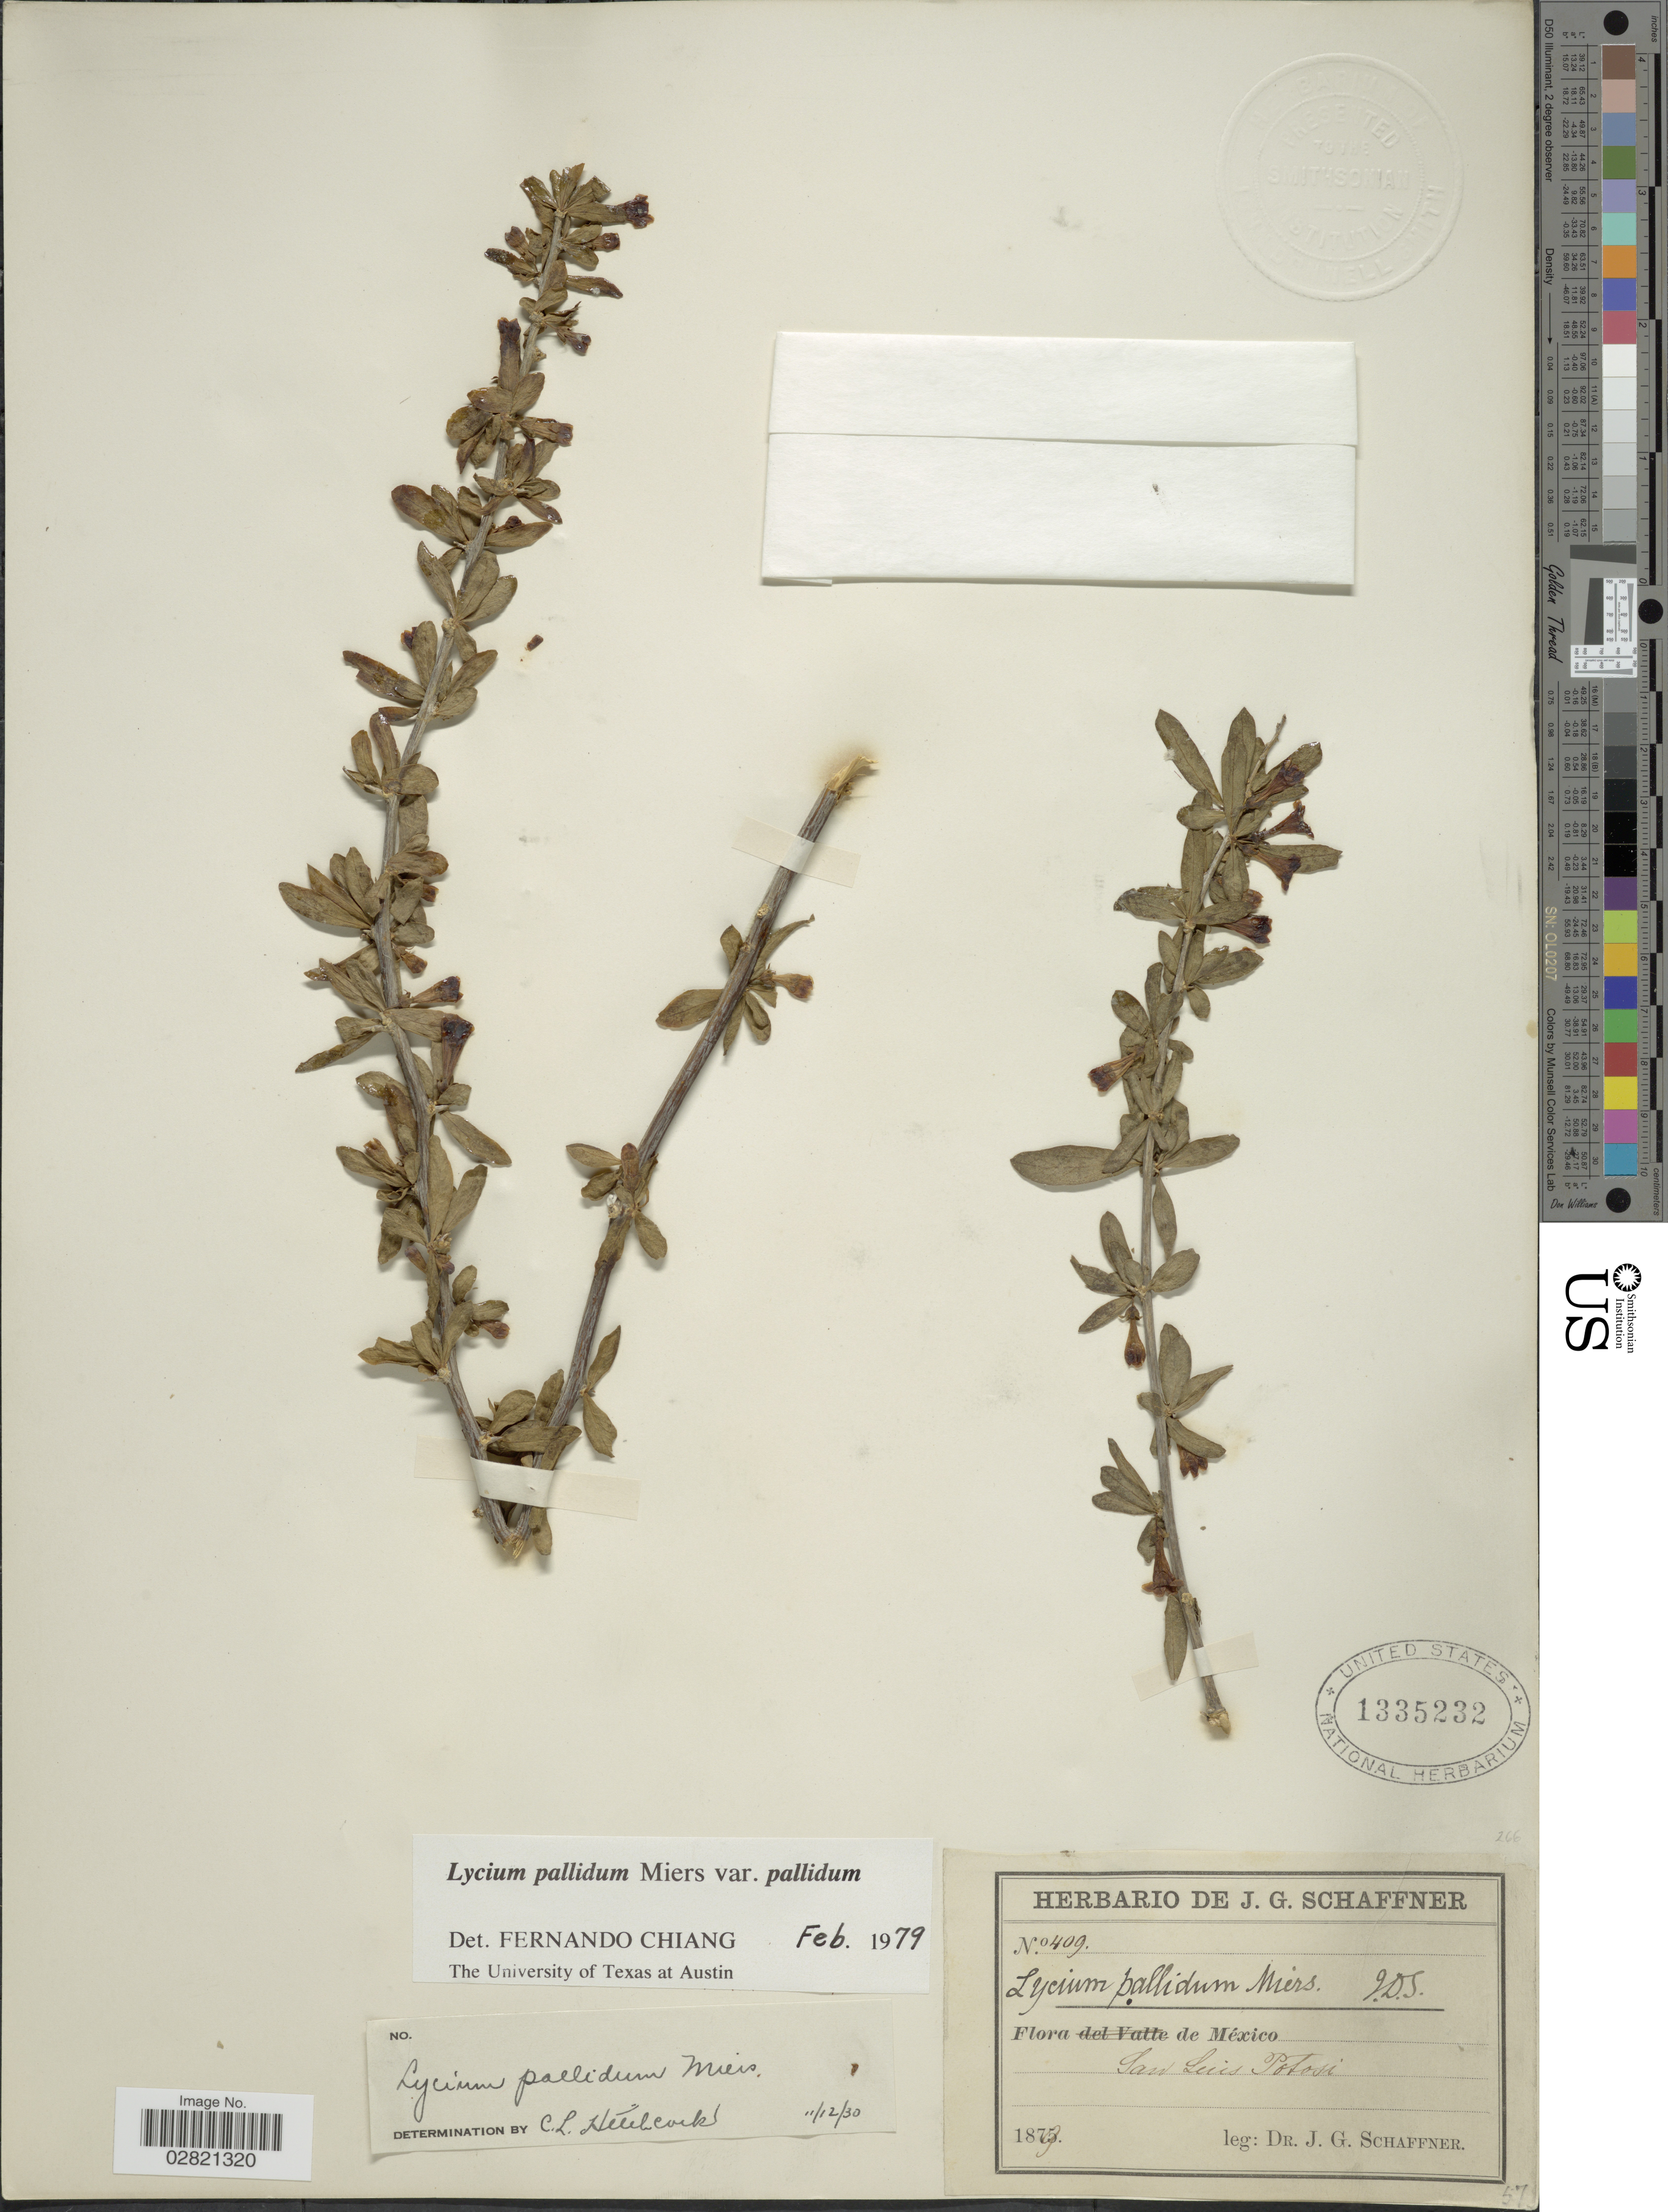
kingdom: Plantae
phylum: Tracheophyta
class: Magnoliopsida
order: Solanales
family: Solanaceae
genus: Lycium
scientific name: Lycium pallidum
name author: Miers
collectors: J. G. Schaffner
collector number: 409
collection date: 1879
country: Mexico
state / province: San Luis Potosí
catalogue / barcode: US 1335232